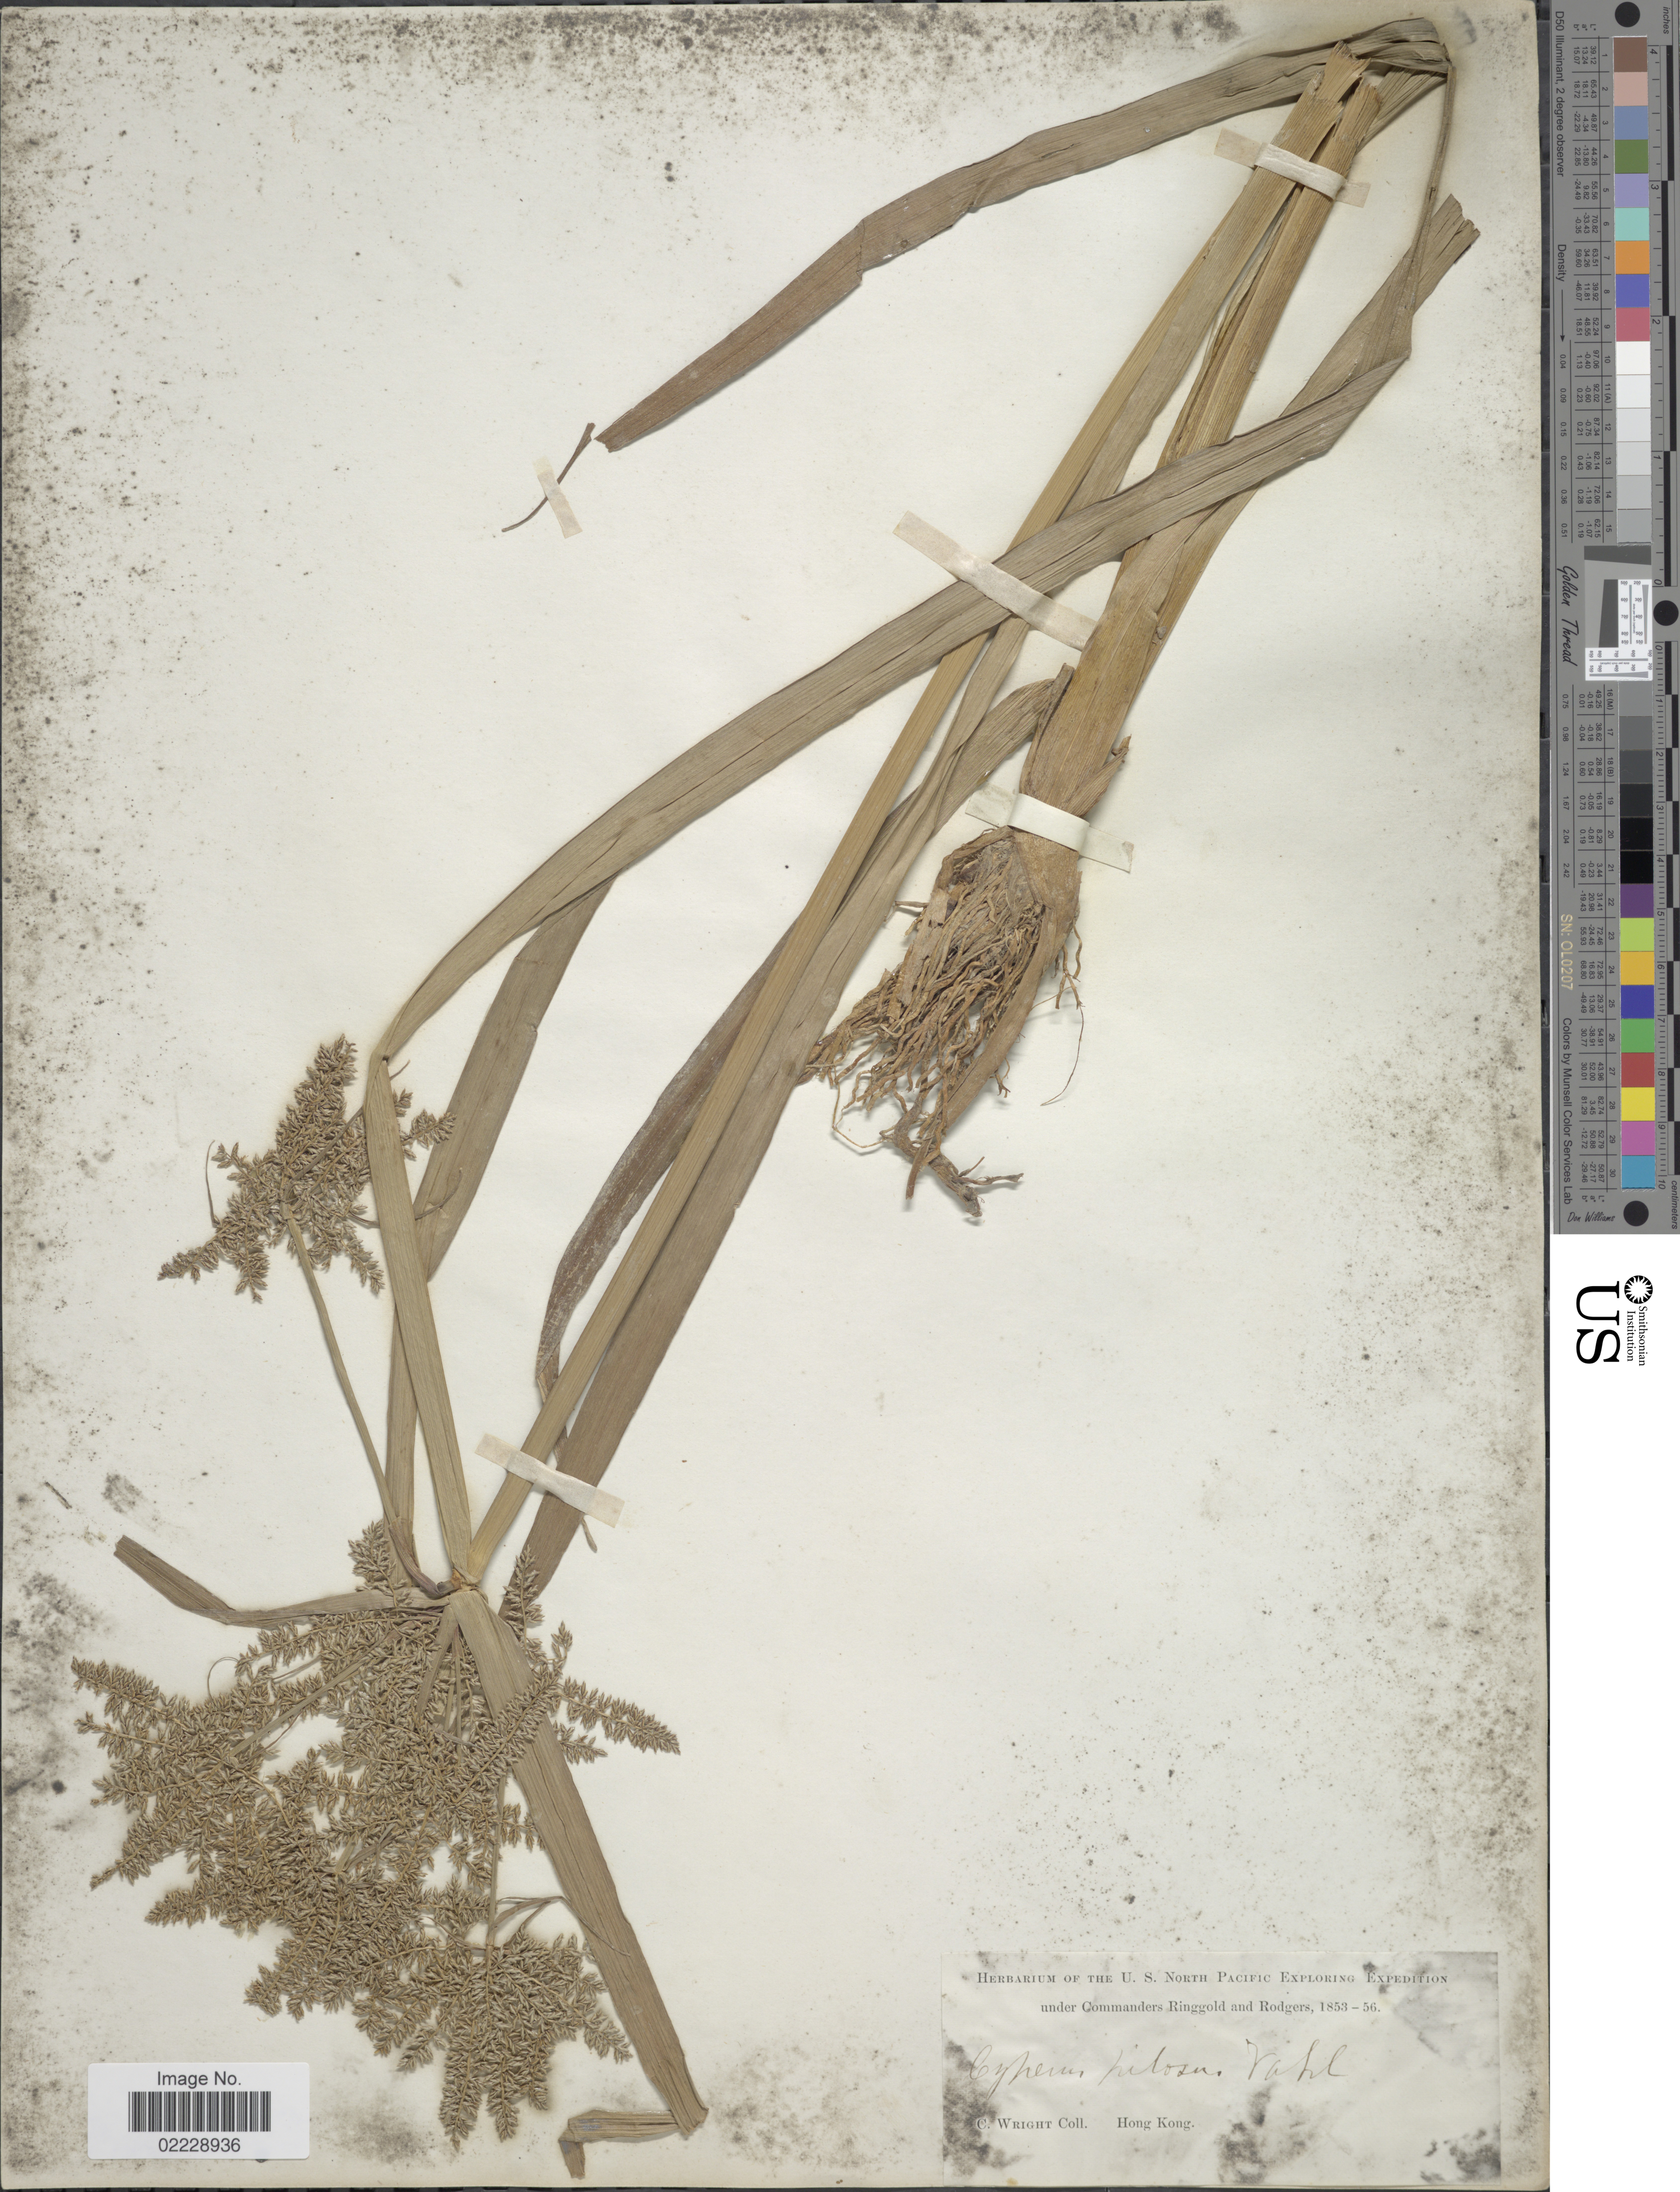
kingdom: Plantae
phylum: Tracheophyta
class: Liliopsida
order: Poales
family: Cyperaceae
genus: Cyperus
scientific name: Cyperus pilosus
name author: Vahl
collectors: C. Wright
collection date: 1853/1856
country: China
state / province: Hong Kong